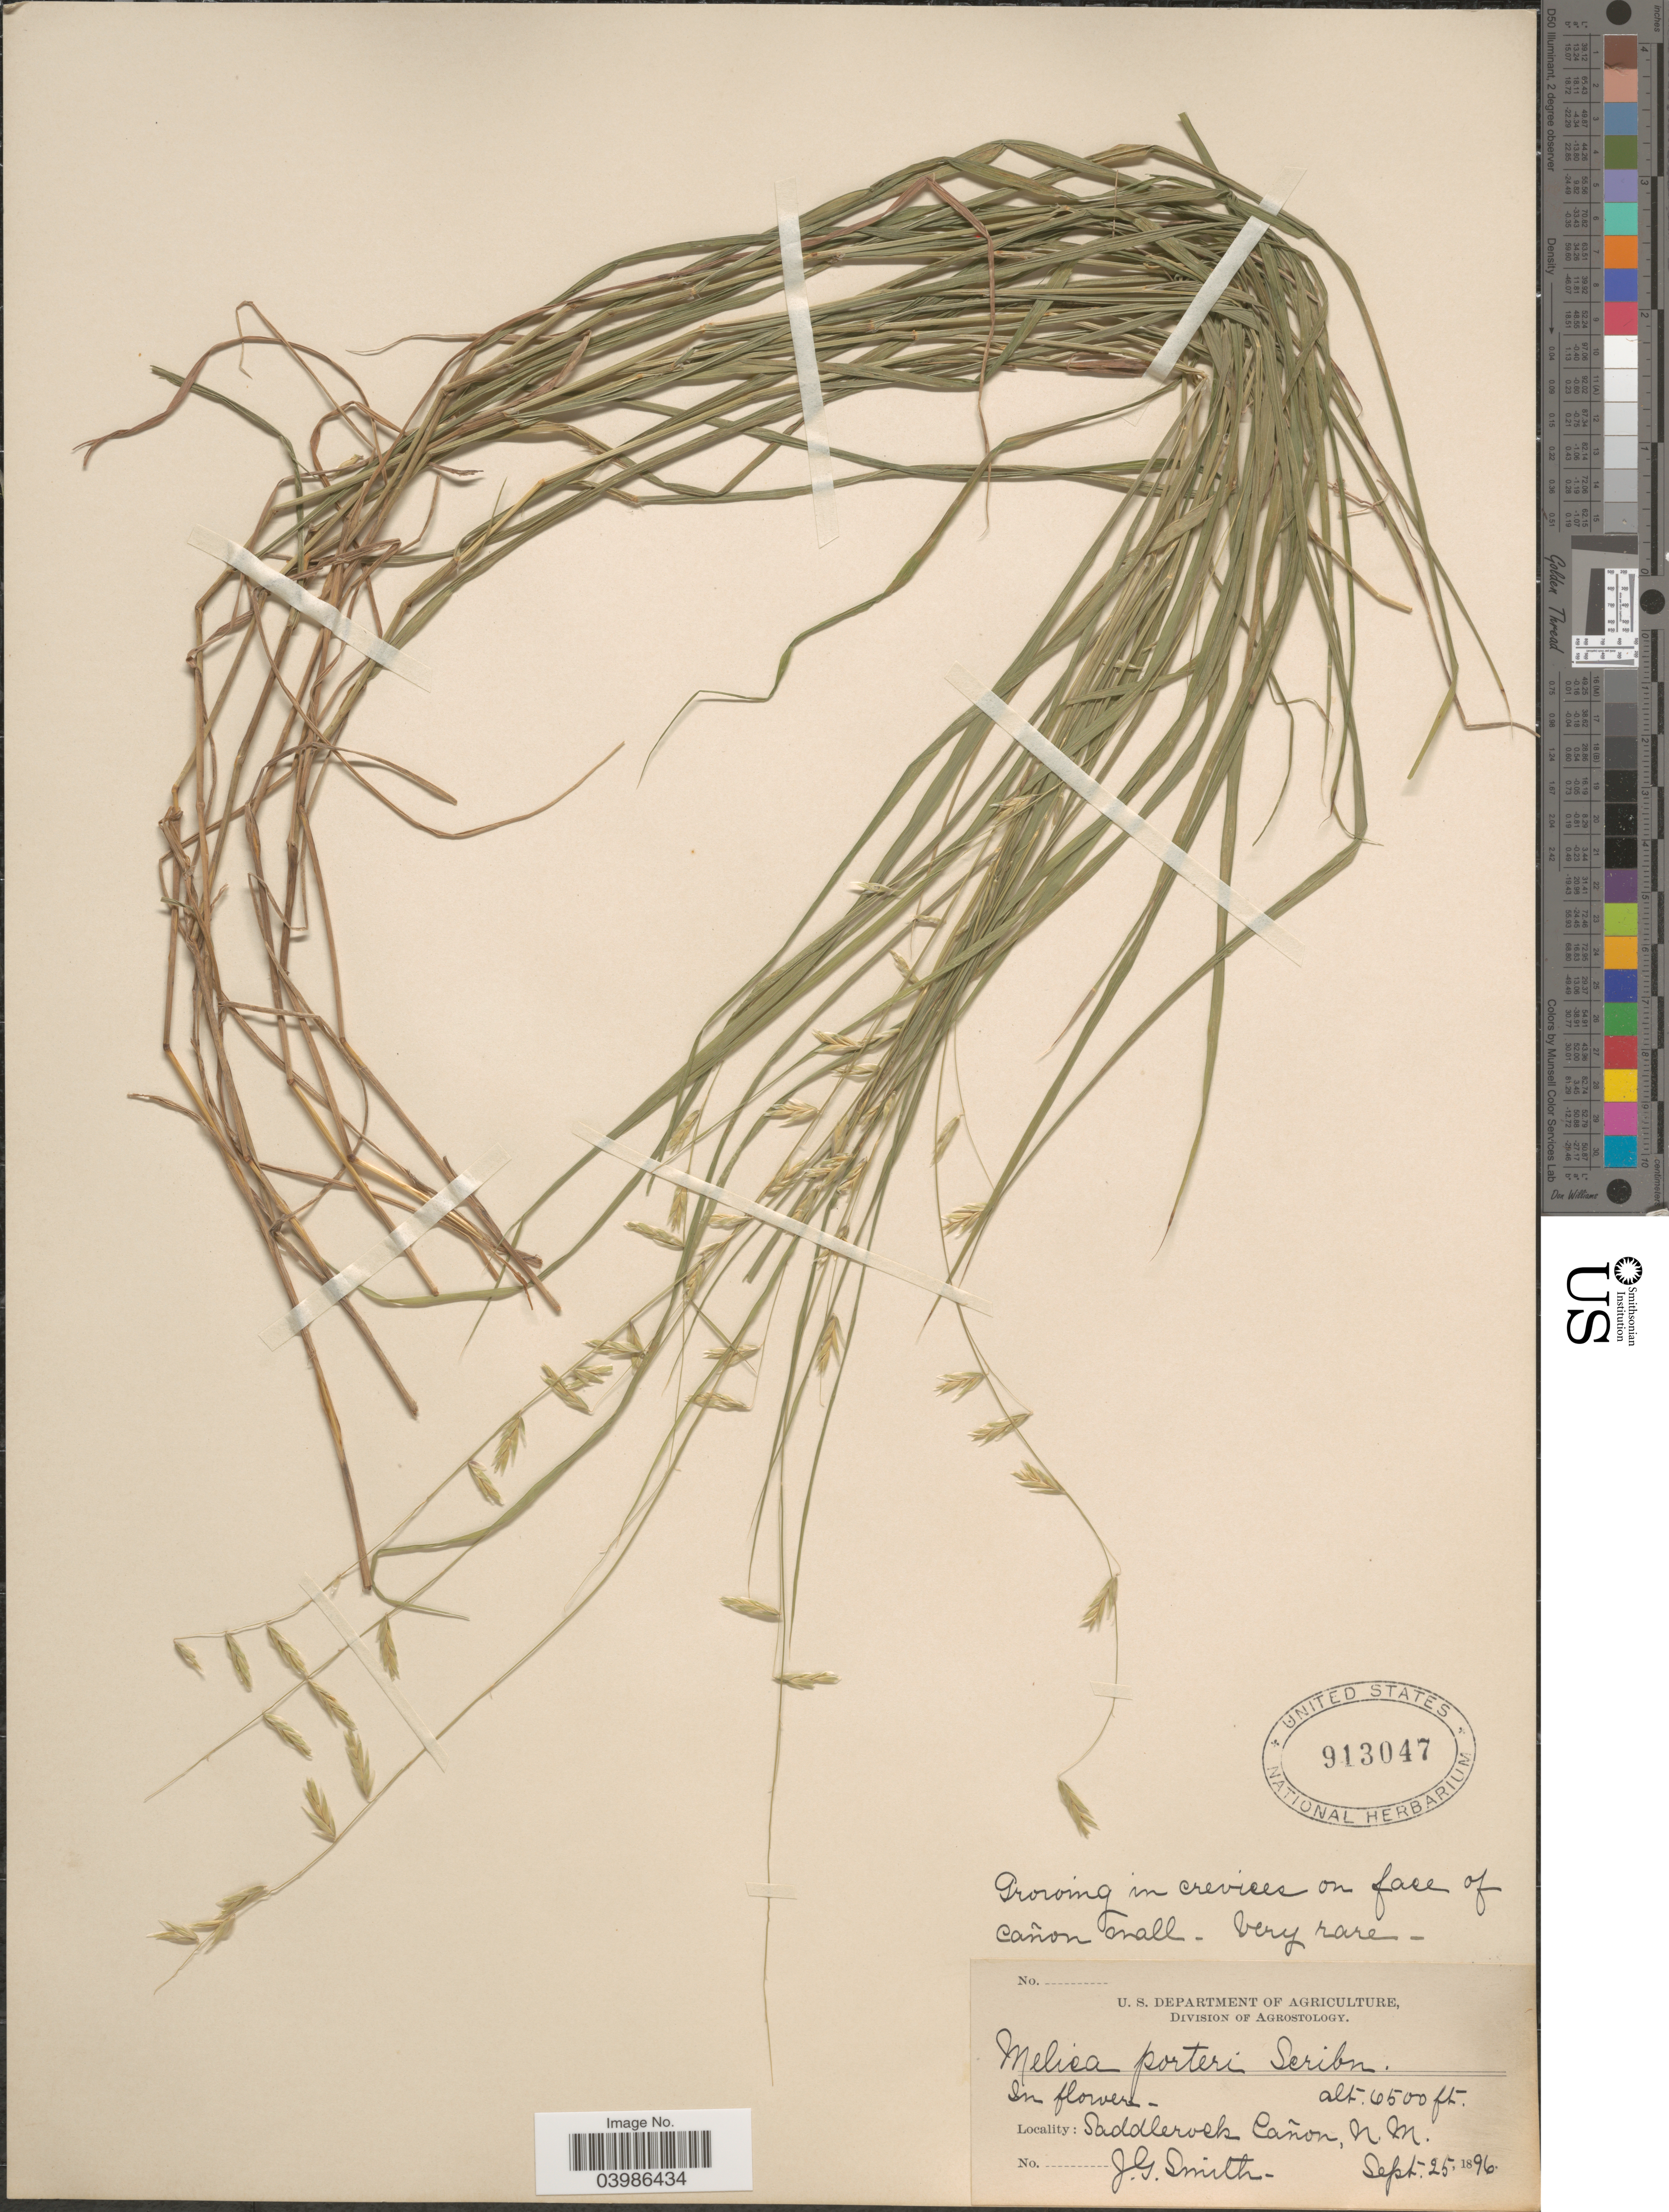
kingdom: Plantae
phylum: Tracheophyta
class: Liliopsida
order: Poales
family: Poaceae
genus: Melica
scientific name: Melica porteri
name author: Scribn.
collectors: J. G. Smith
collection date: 1896-09-25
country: United States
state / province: New Mexico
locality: Growing in crevices on face of cañon. Saddlerock Cañon.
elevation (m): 1981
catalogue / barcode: US 913047